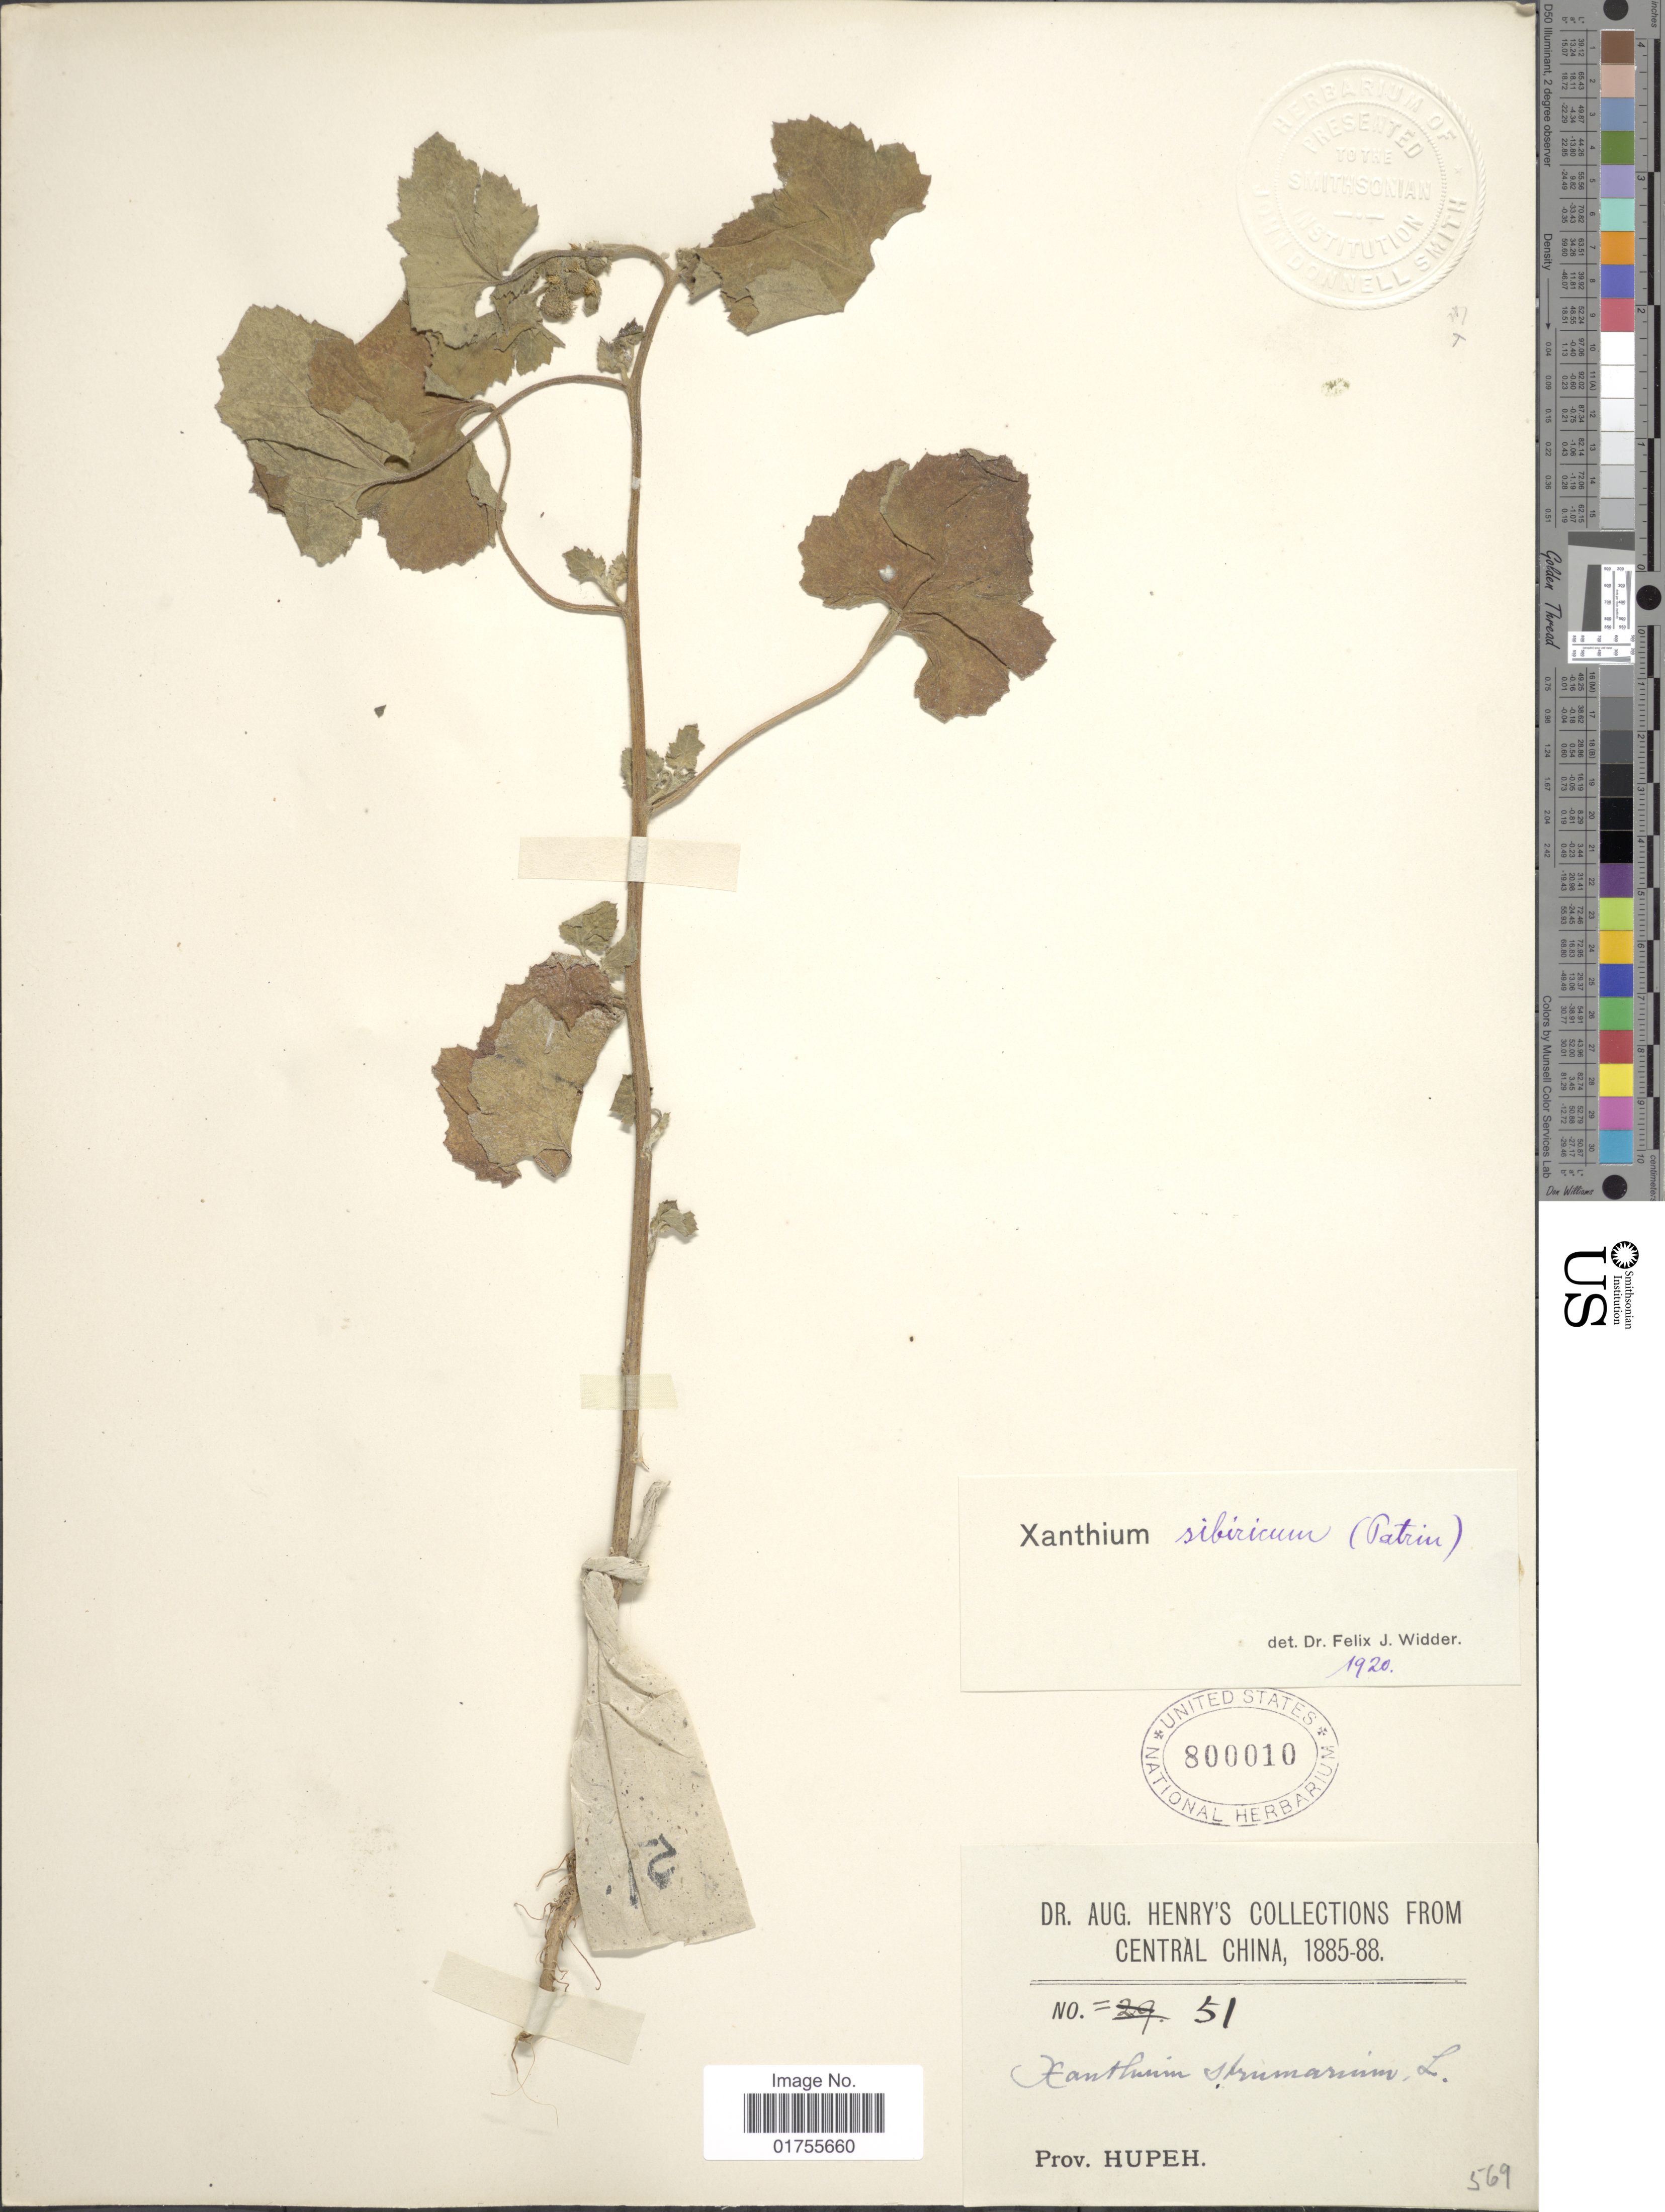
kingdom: Plantae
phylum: Tracheophyta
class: Magnoliopsida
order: Asterales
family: Asteraceae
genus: Xanthium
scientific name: Xanthium sibiricum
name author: L.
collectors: A. Henry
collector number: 51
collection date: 1885/1888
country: China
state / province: Hubei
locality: Prov. Hupeh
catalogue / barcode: US 800010